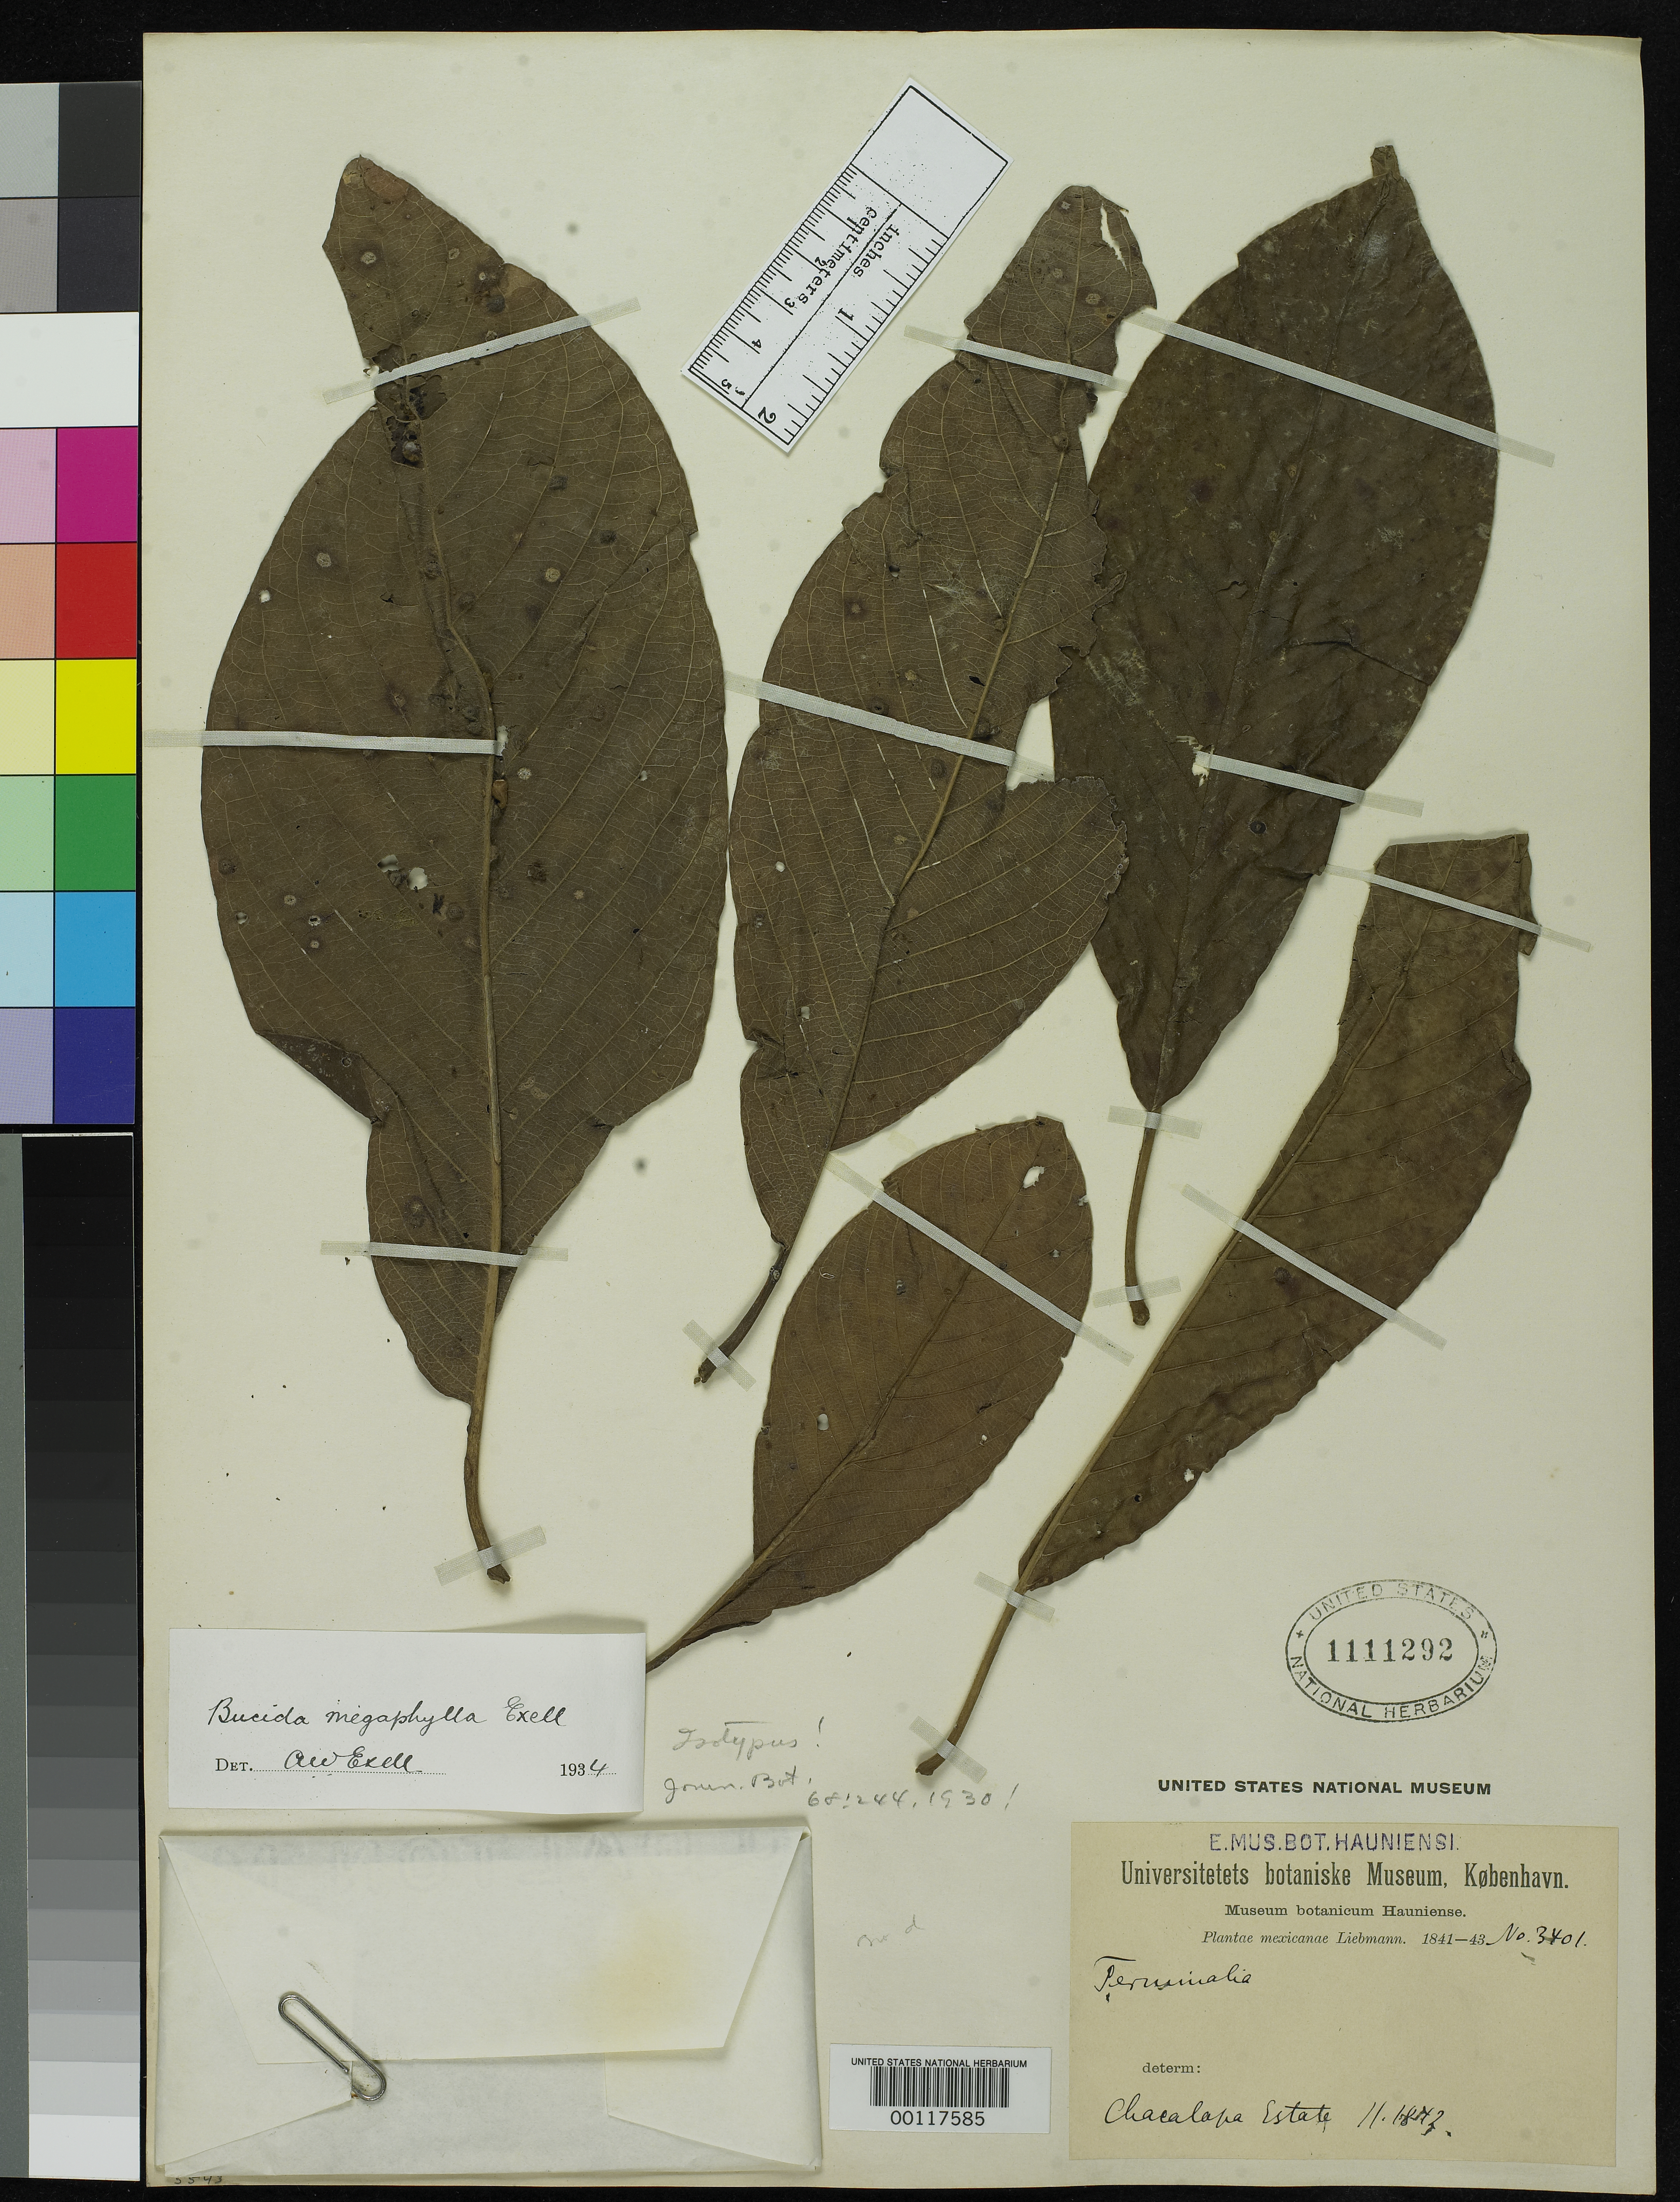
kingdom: Plantae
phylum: Tracheophyta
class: Magnoliopsida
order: Myrtales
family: Combretaceae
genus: Bucida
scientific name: Bucida megaphylla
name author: Exell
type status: Type Collection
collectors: F. M. Liebmann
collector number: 3401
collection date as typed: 1841 to -- --- 1843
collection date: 1841/1843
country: Mexico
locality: E of Monserrat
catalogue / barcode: US 1111292